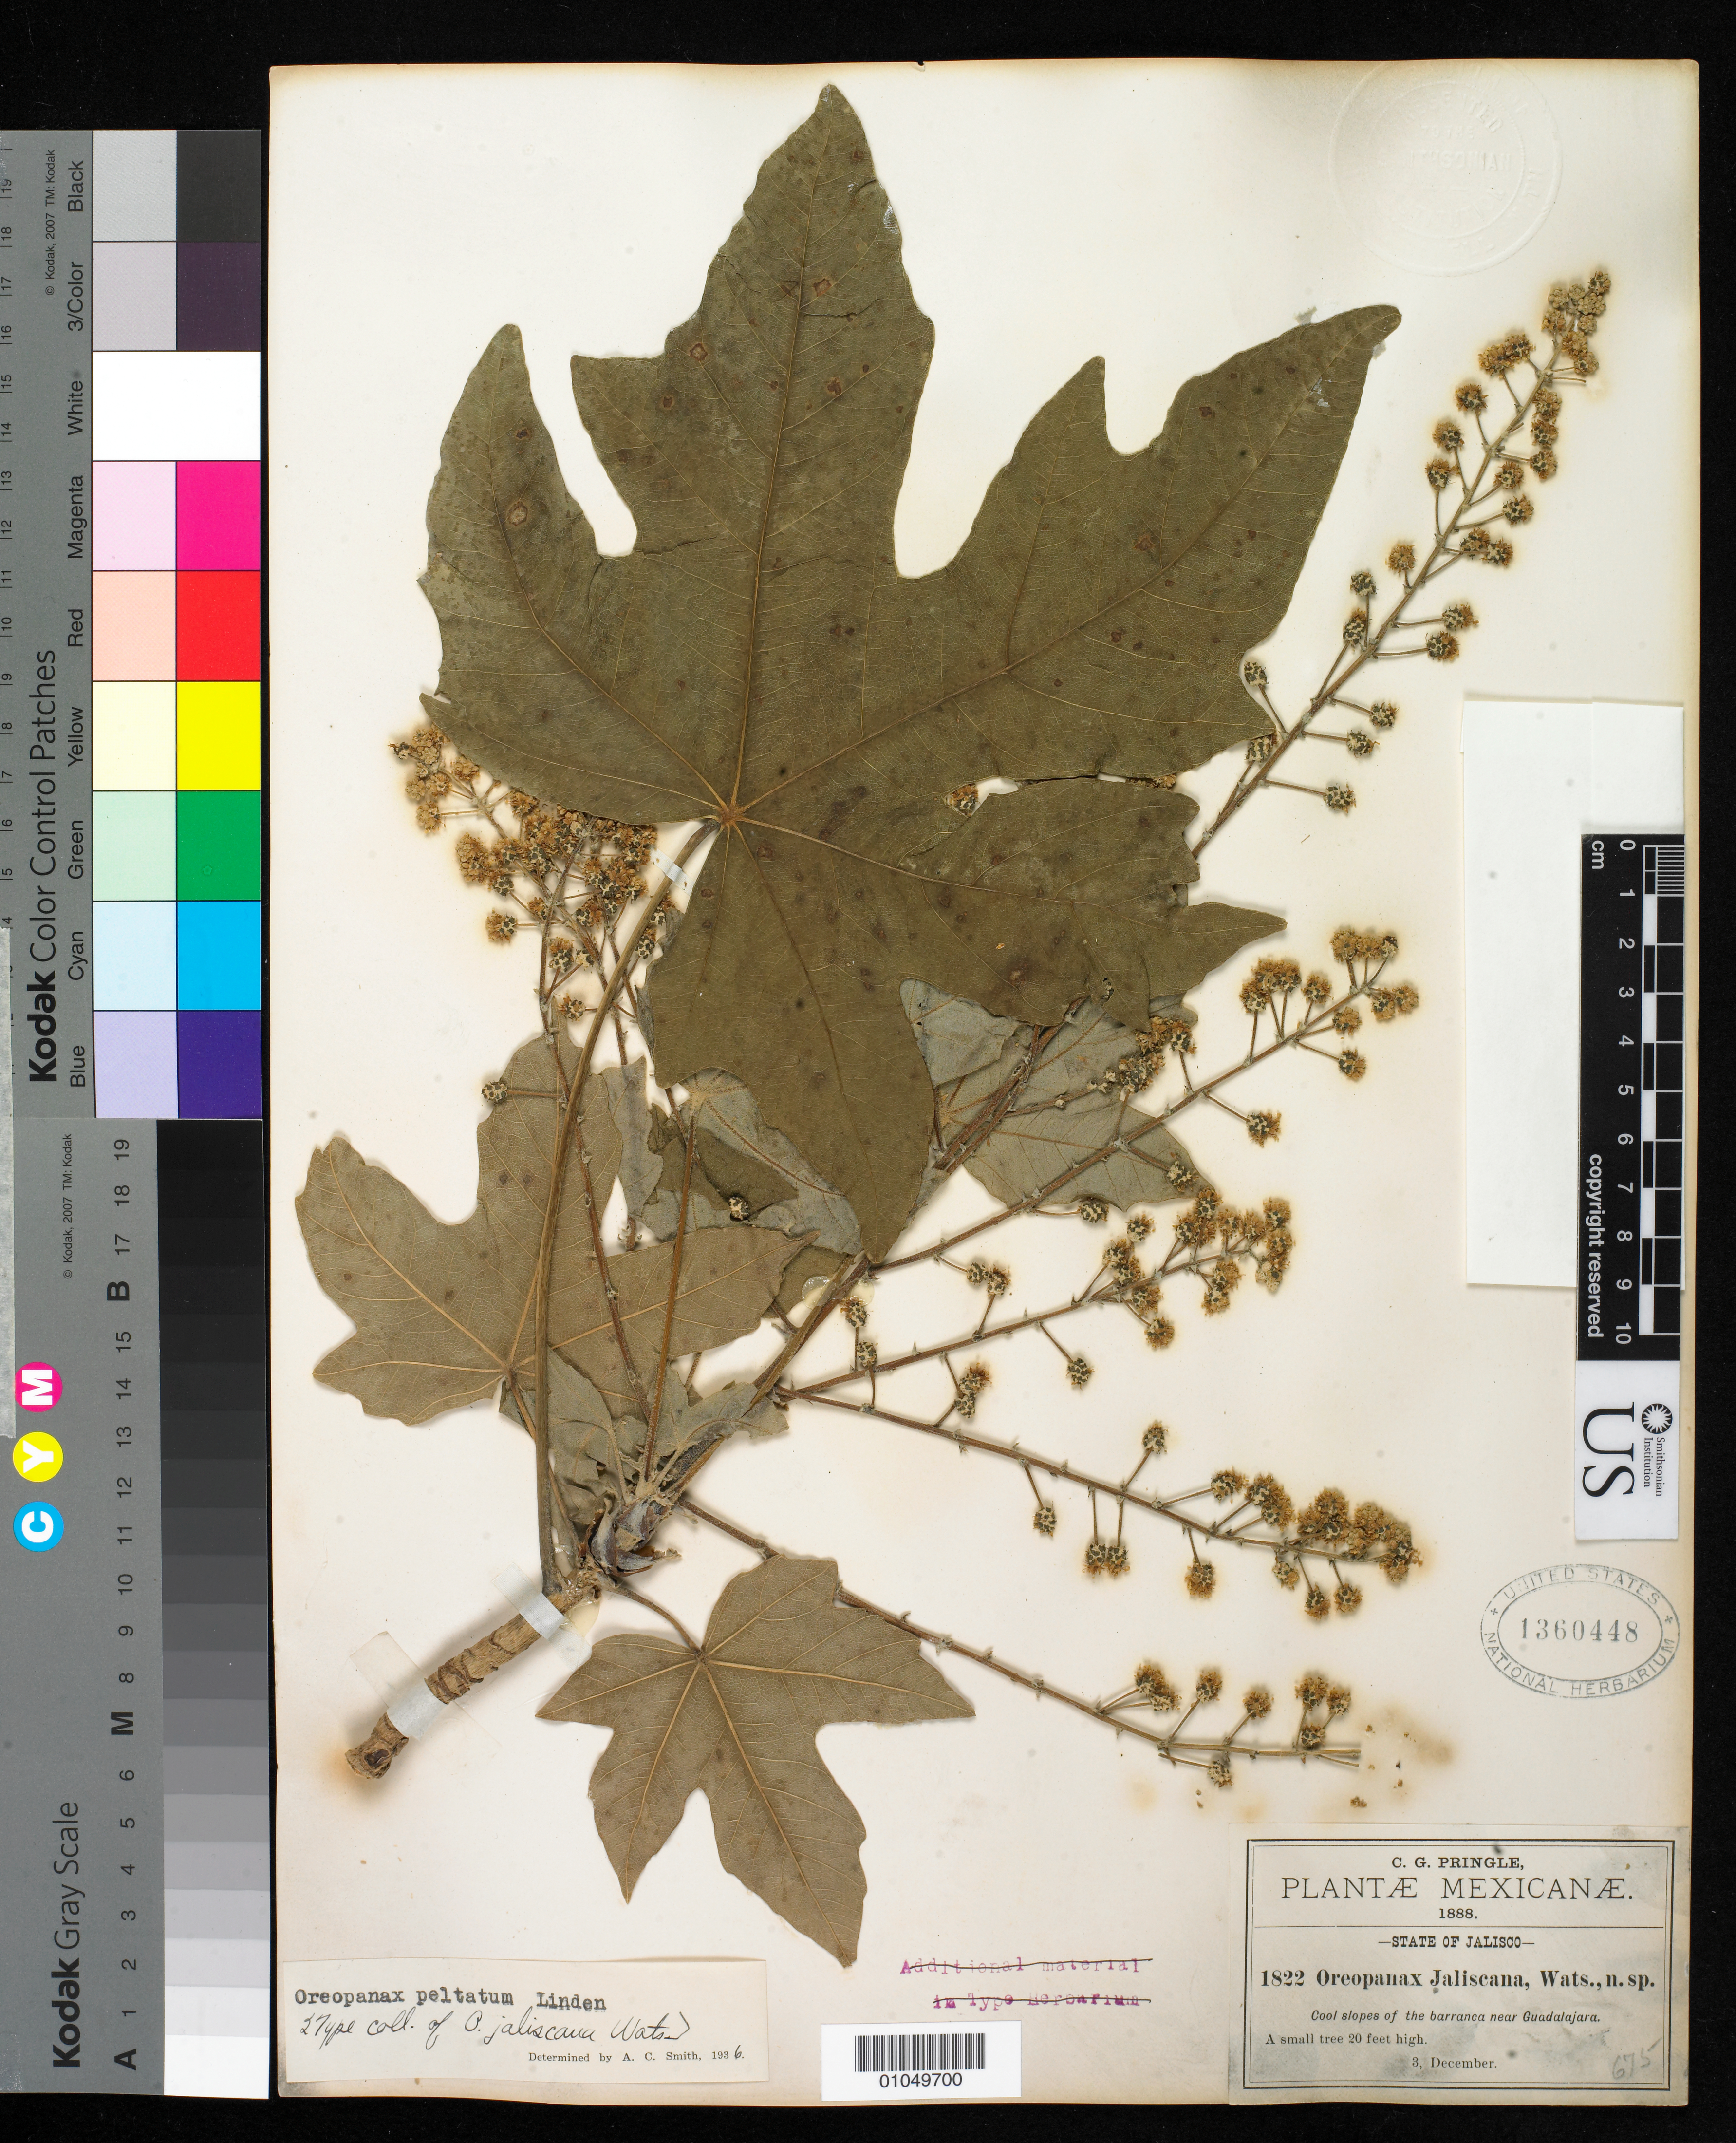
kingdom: Plantae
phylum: Tracheophyta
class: Magnoliopsida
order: Apiales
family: Araliaceae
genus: Oreopanax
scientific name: Oreopanax jaliscanus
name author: S. Watson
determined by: Smith, A. C.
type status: Syntype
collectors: C. G. Pringle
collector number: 1822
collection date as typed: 03 Dec 1888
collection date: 1888-12-03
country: Mexico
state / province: Jalisco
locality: Cool slopes of the barranca near Guadalajara.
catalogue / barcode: US 1360448